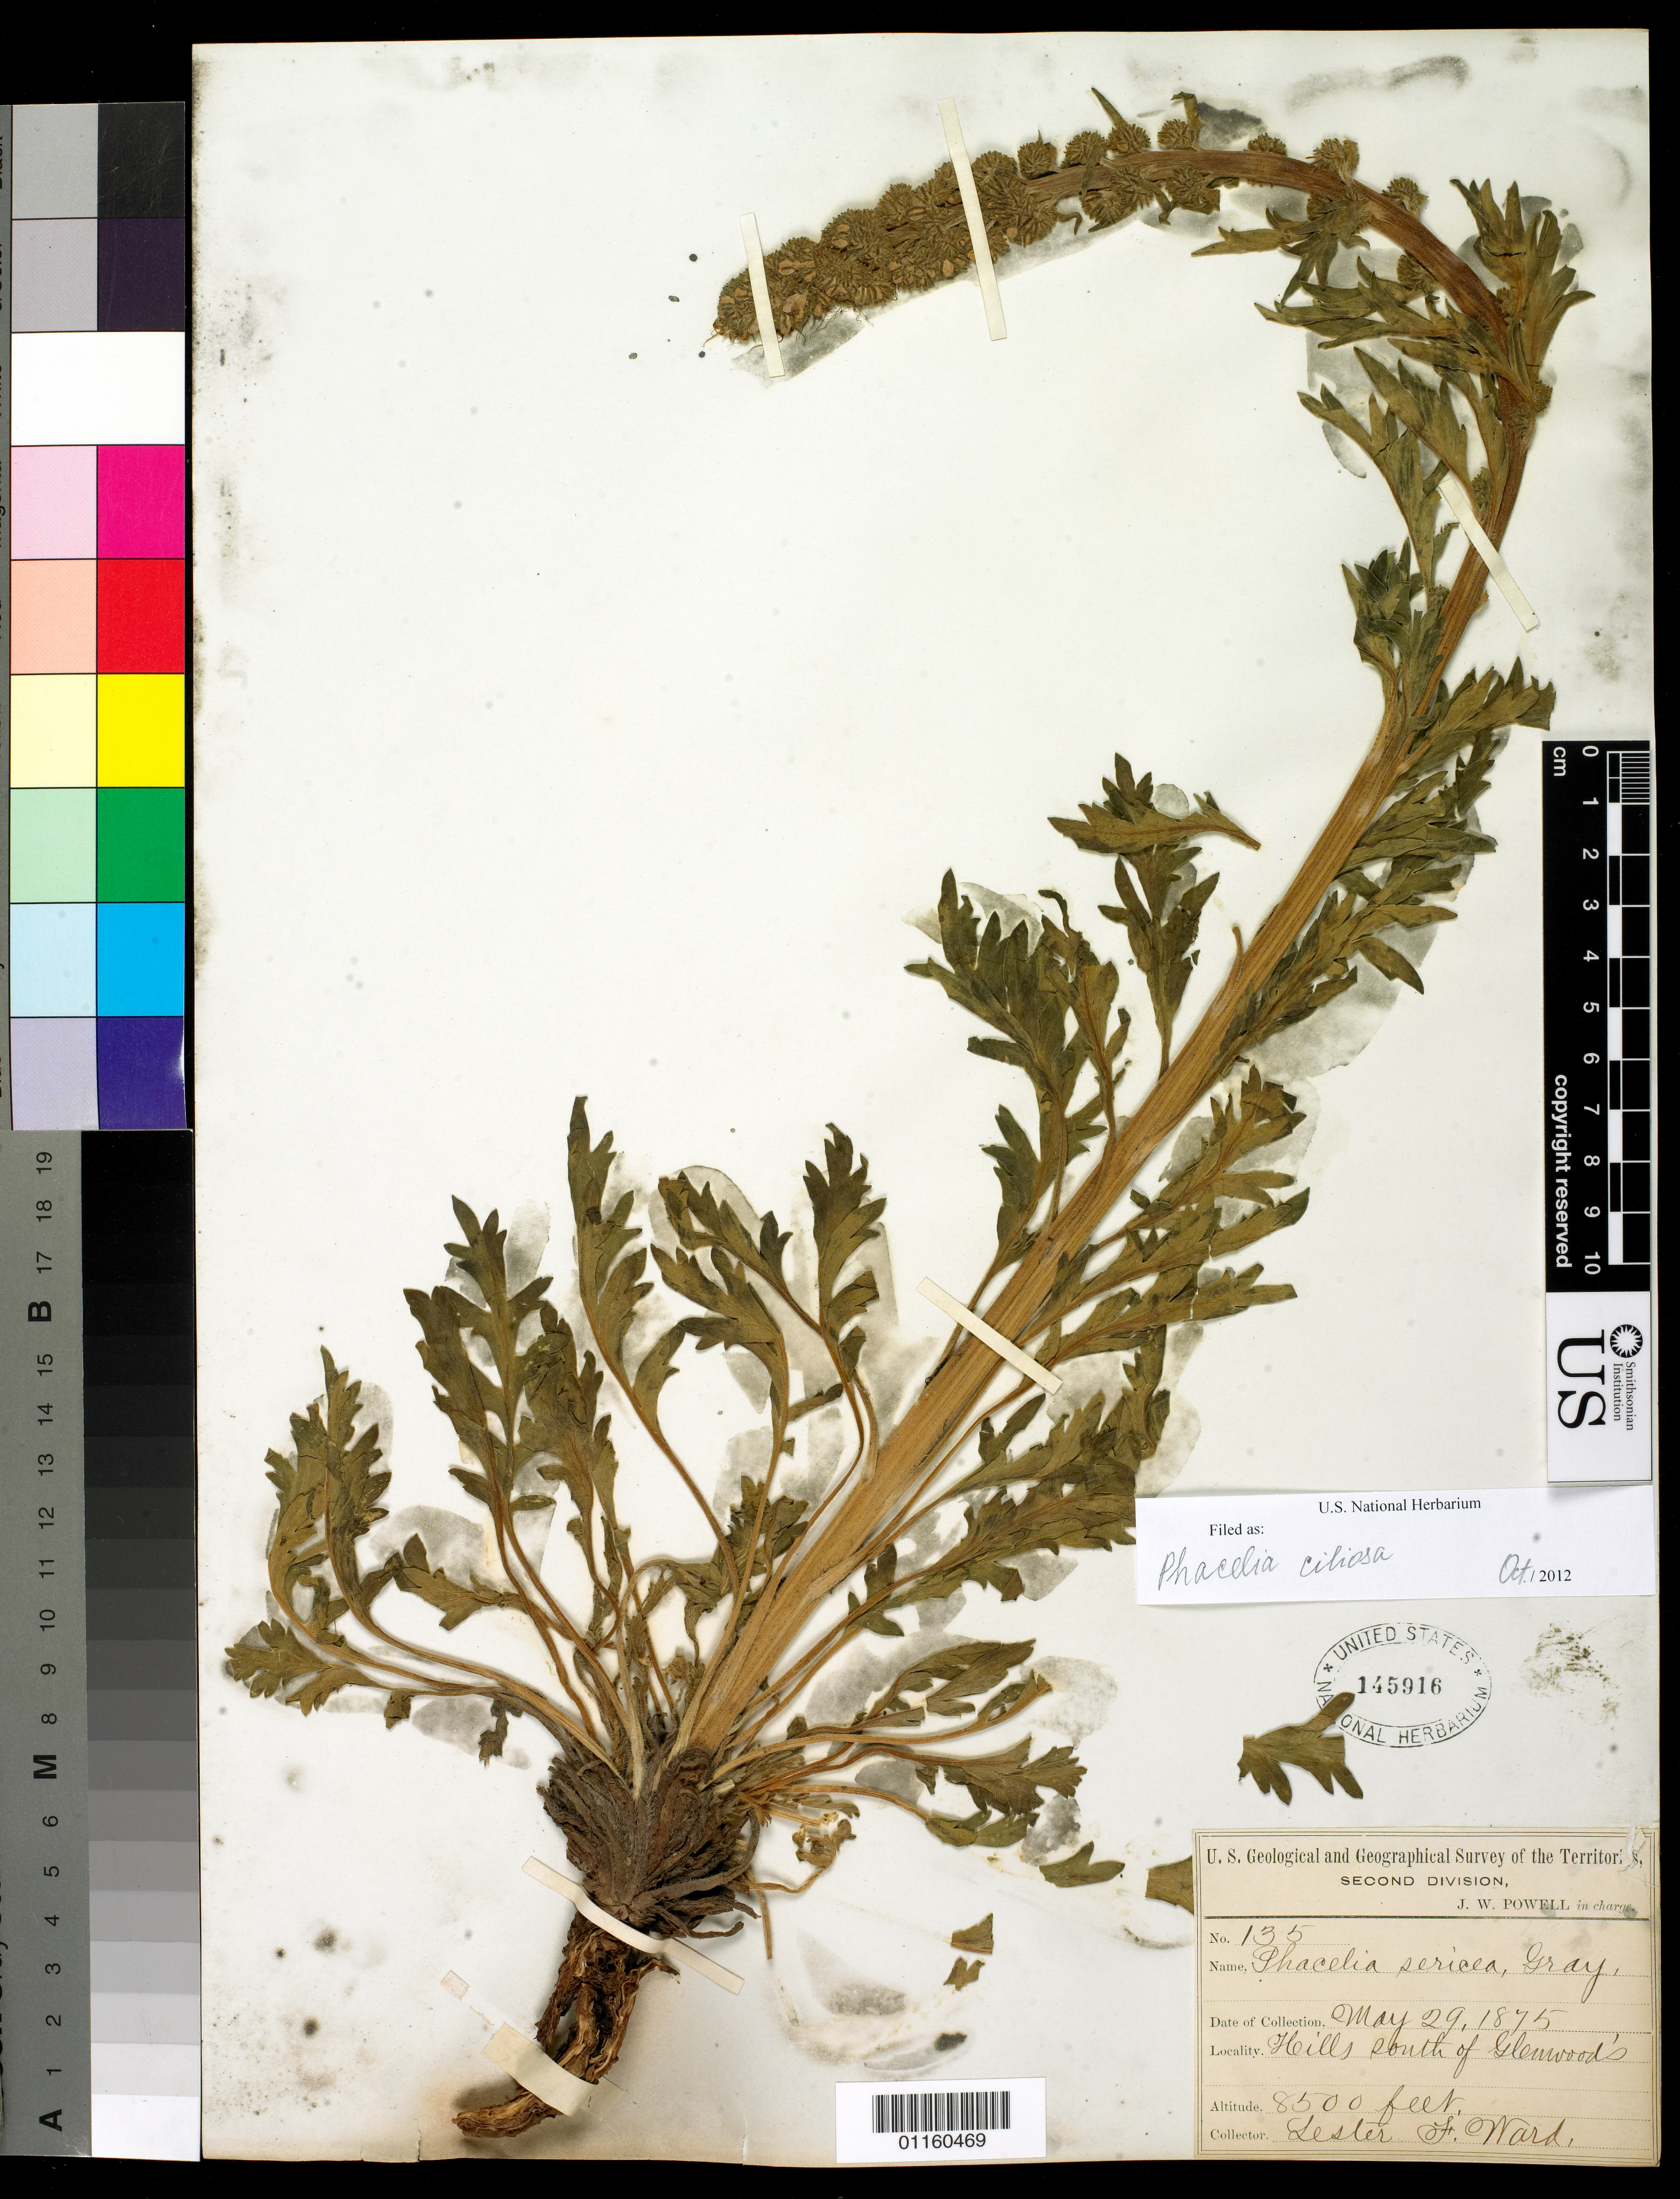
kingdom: Plantae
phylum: Tracheophyta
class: Magnoliopsida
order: Boraginales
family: Hydrophyllaceae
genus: Phacelia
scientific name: Phacelia ciliosa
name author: Rydb.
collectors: L. F. Ward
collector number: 135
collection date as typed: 29 May 1875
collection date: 1875-05-29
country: United States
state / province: Utah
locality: Hills south of Glenwood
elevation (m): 2591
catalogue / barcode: US 145916